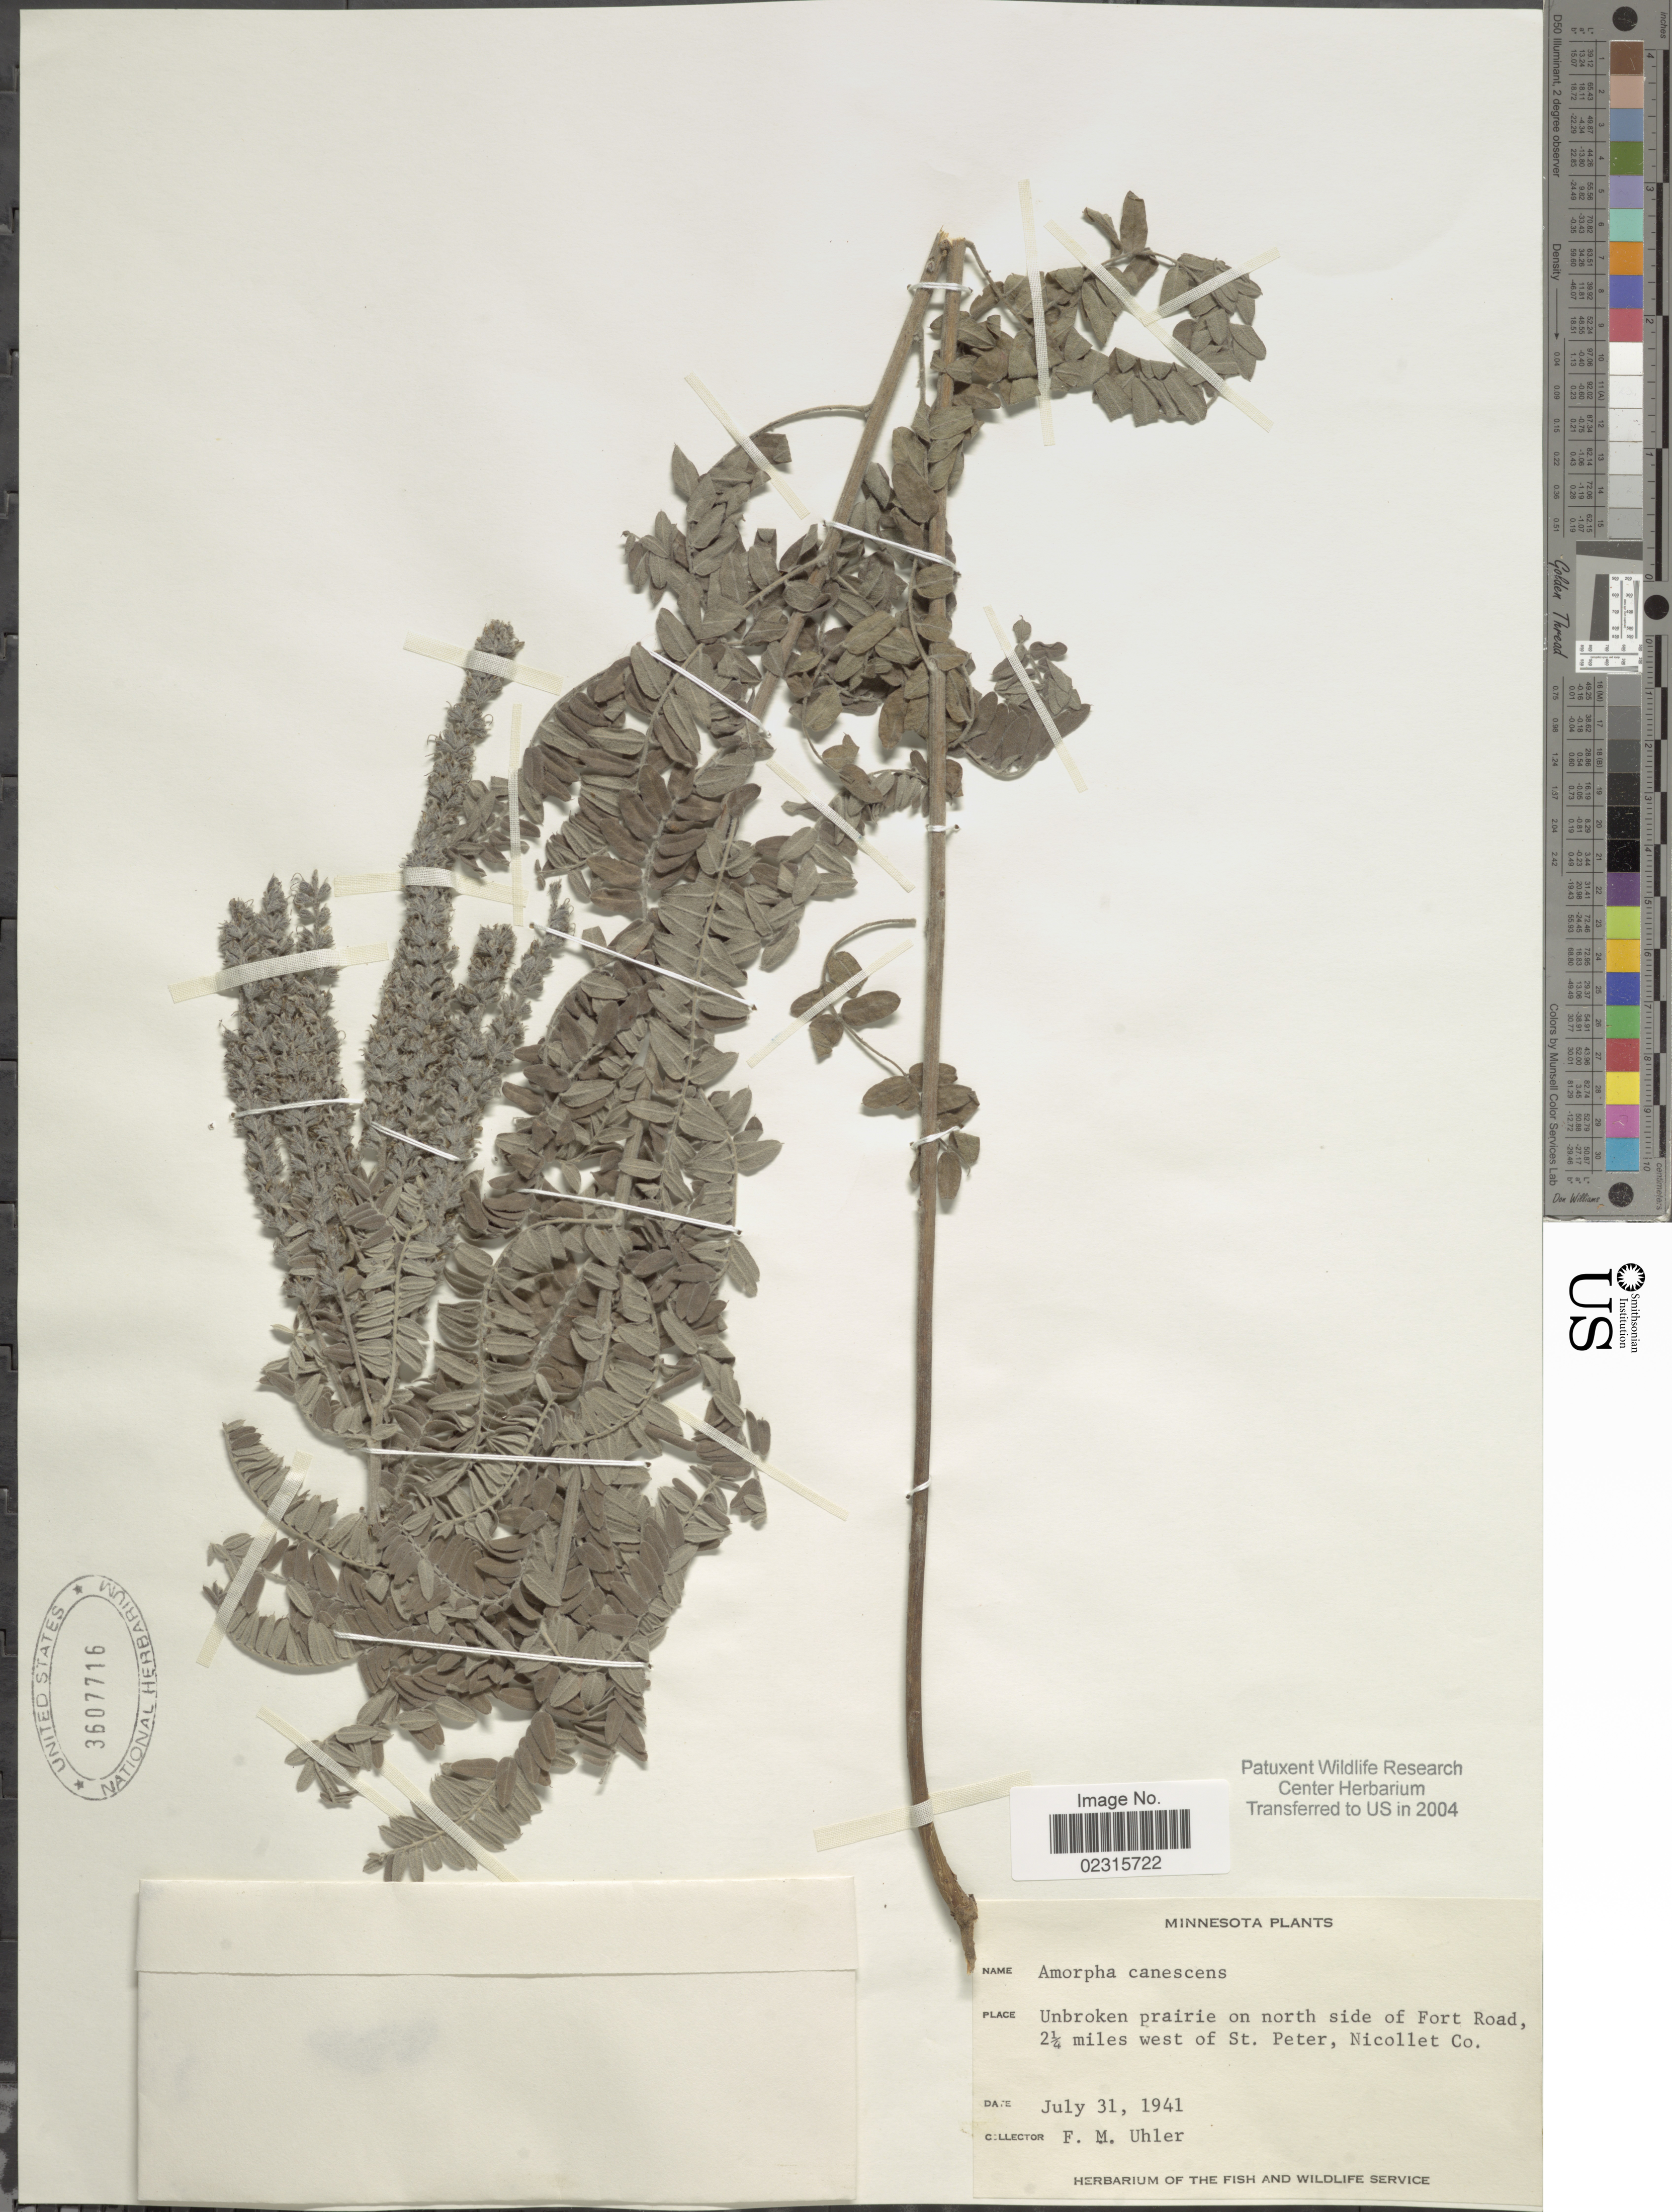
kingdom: Plantae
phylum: Tracheophyta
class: Magnoliopsida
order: Fabales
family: Fabaceae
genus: Amorpha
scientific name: Amorpha canescens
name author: Pursh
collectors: F. M. Uhler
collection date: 1941-07-31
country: United States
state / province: Minnesota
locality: Unbroken prairie on north side of Fort Road, 2¼ miles west of St. Peter, Nicollet Co.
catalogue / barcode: US 3607716